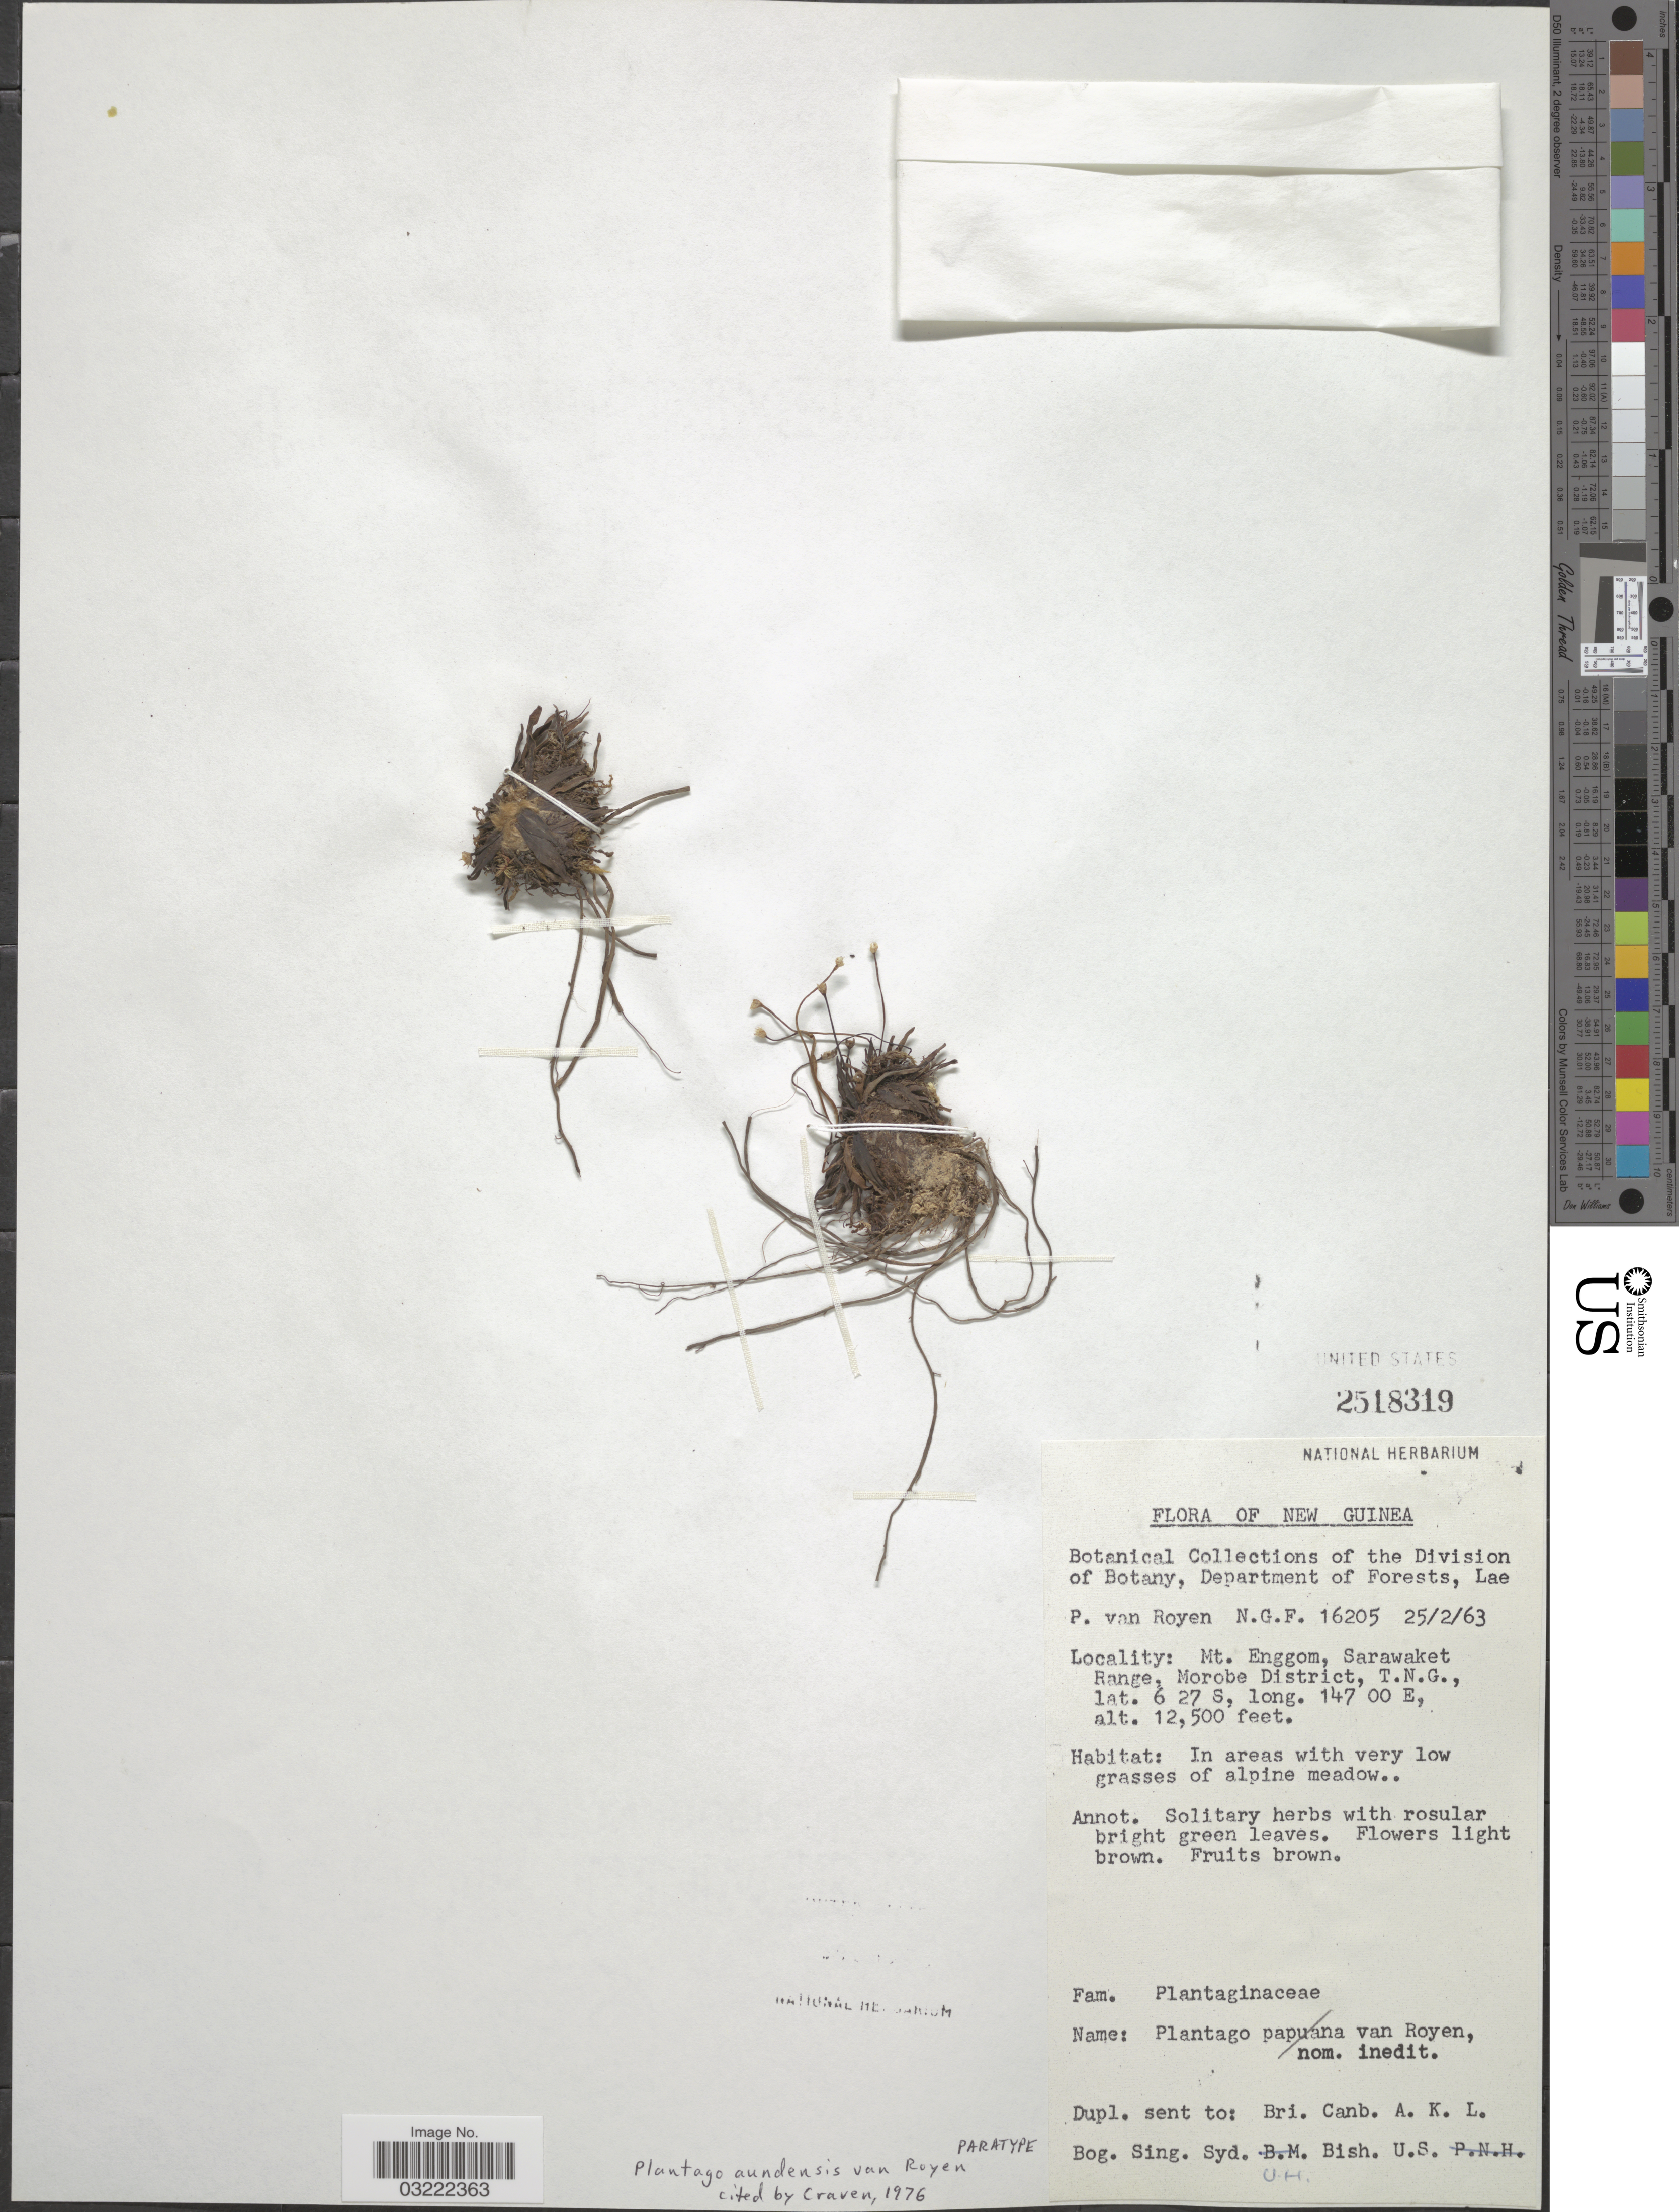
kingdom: Plantae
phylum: Tracheophyta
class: Magnoliopsida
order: Lamiales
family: Plantaginaceae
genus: Plantago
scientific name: Plantago aundensis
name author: P. Royen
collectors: P. van Royen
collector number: N.G.F.16205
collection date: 1963-02-25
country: Papua New Guinea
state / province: Morobe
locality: New guinea, Mt. Enggom, Sarawaket Range, Morobe District, T.N.G.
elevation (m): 3810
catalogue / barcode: US 2518319